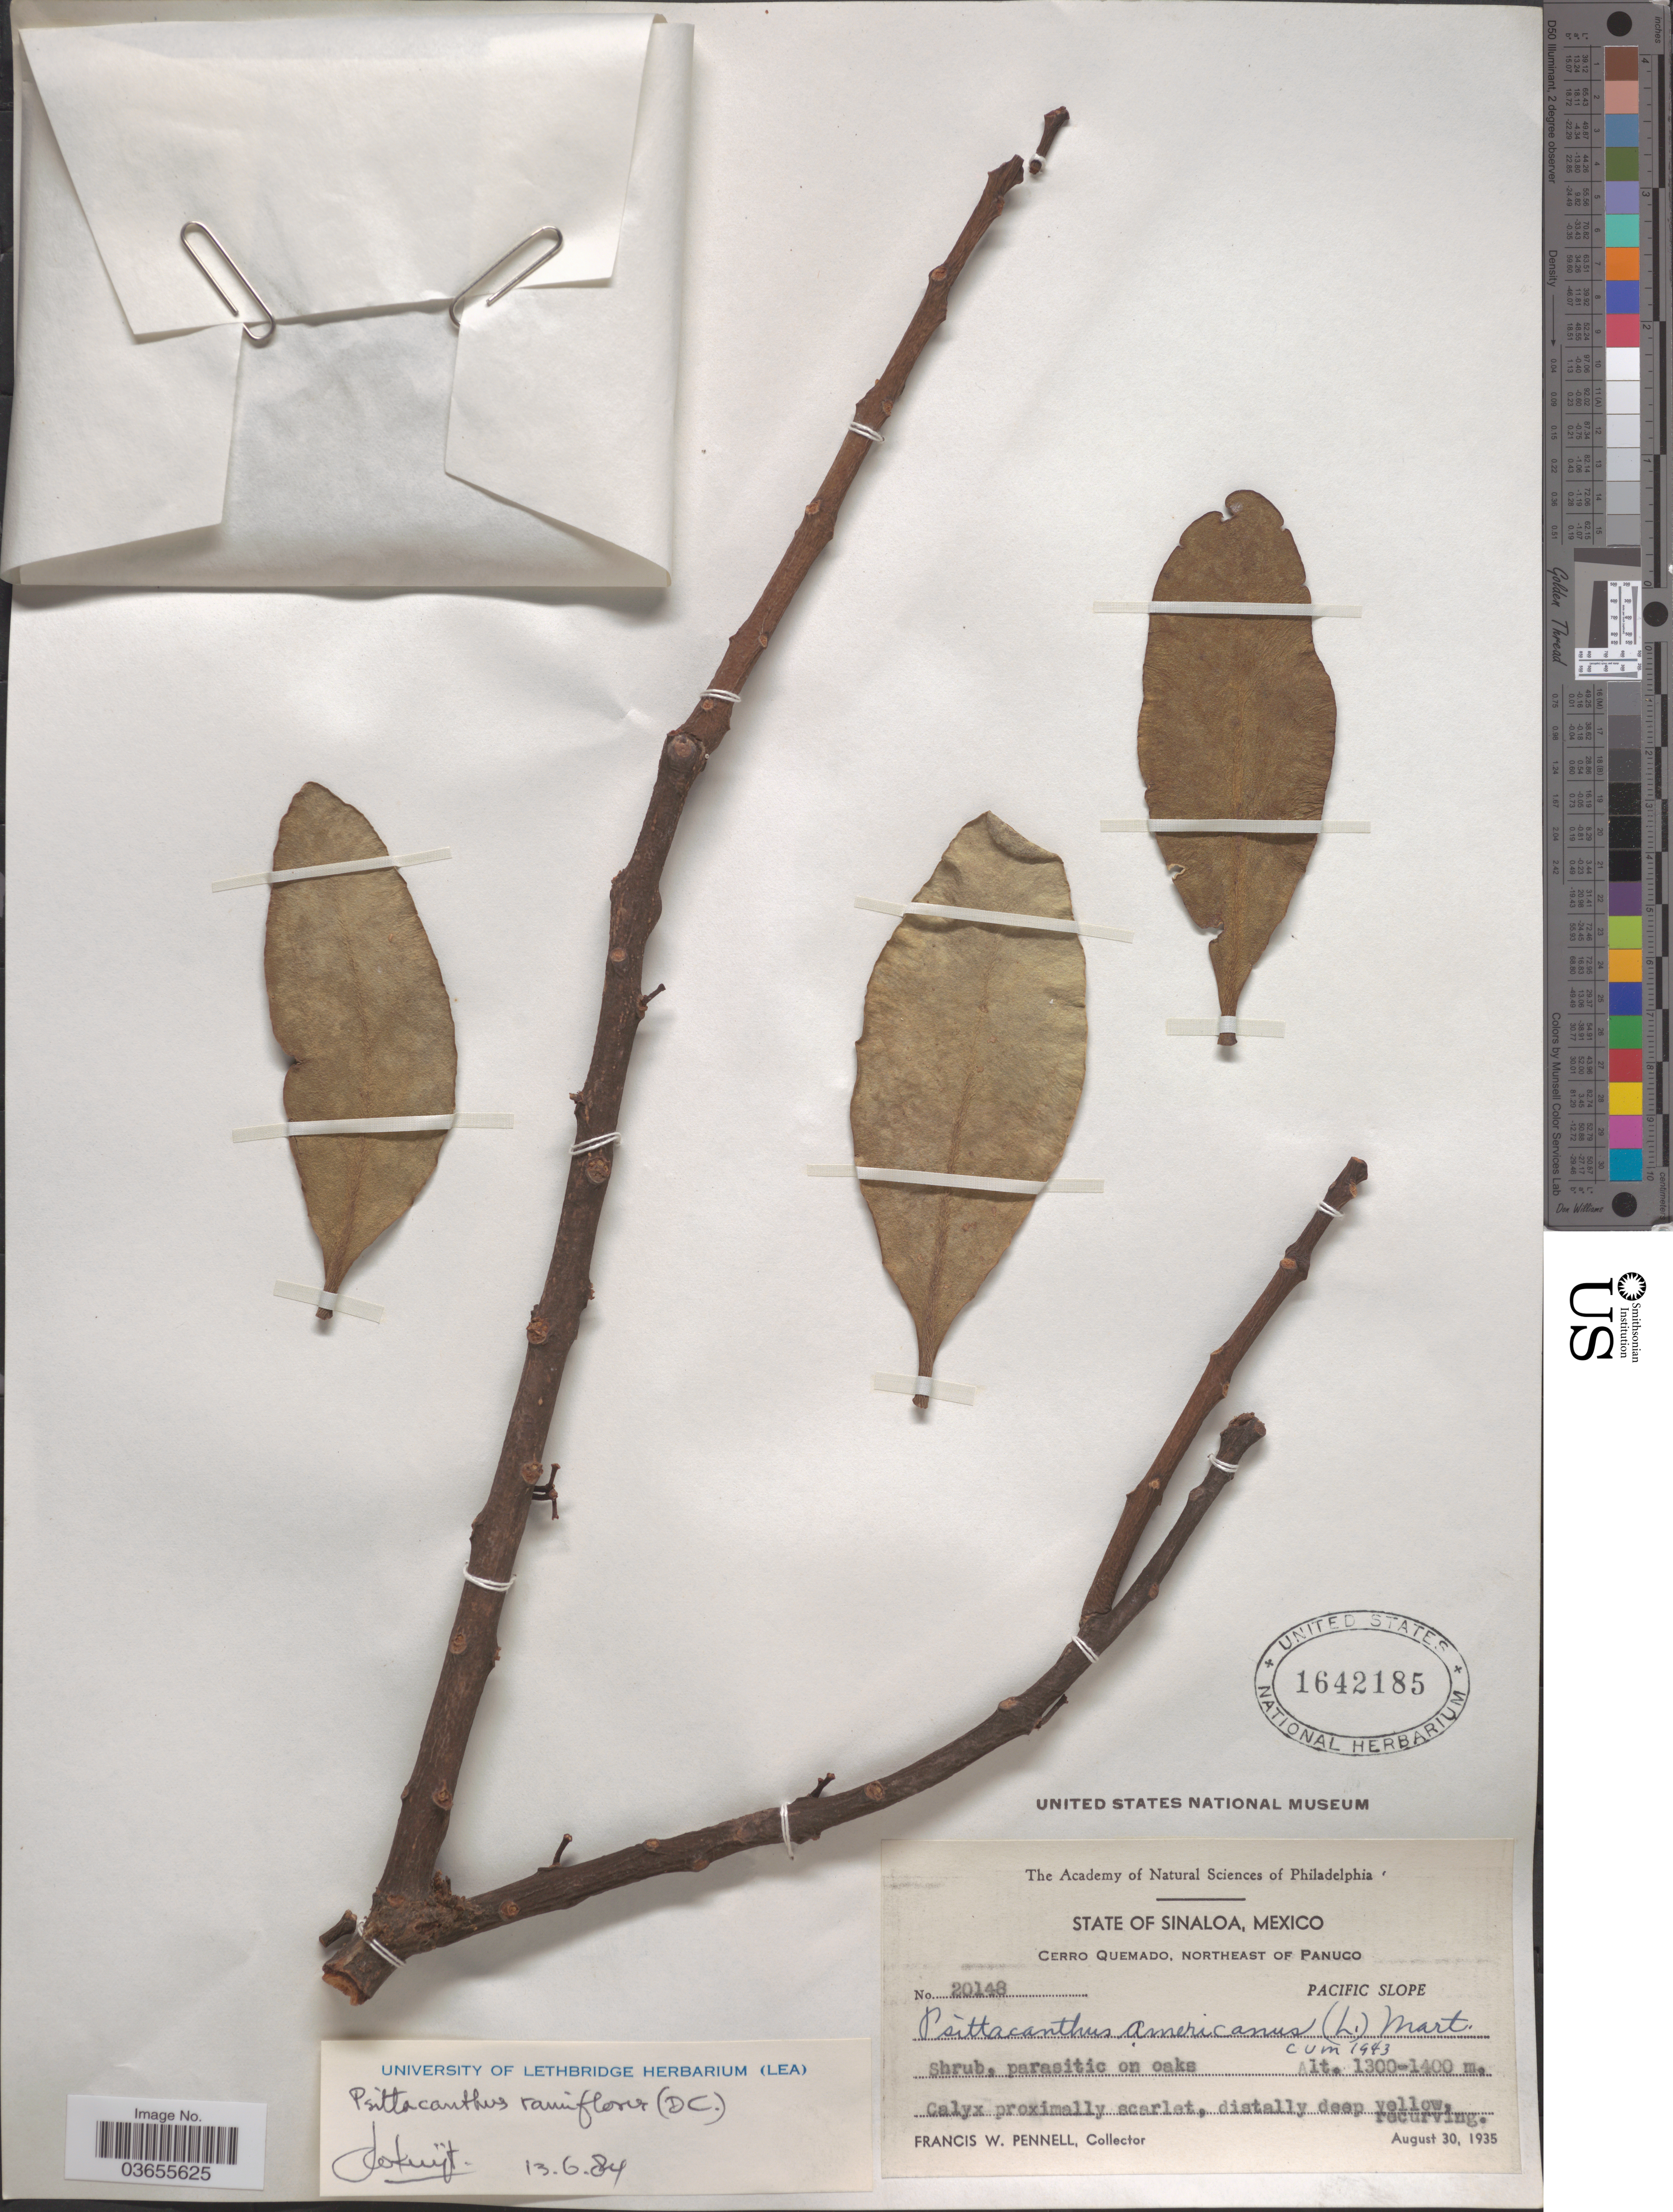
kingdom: Plantae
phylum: Tracheophyta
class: Magnoliopsida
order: Santalales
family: Loranthaceae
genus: Psittacanthus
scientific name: Psittacanthus ramiflorus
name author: (Moc. & Sessé ex DC.) G. Don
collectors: F. W. Pennell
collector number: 20148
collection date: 1935-08-30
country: Mexico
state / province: Sinaloa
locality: Cerro Quemado, Northeast of Panuco. Pacific Slope.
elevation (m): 1300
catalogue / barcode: US 1642185